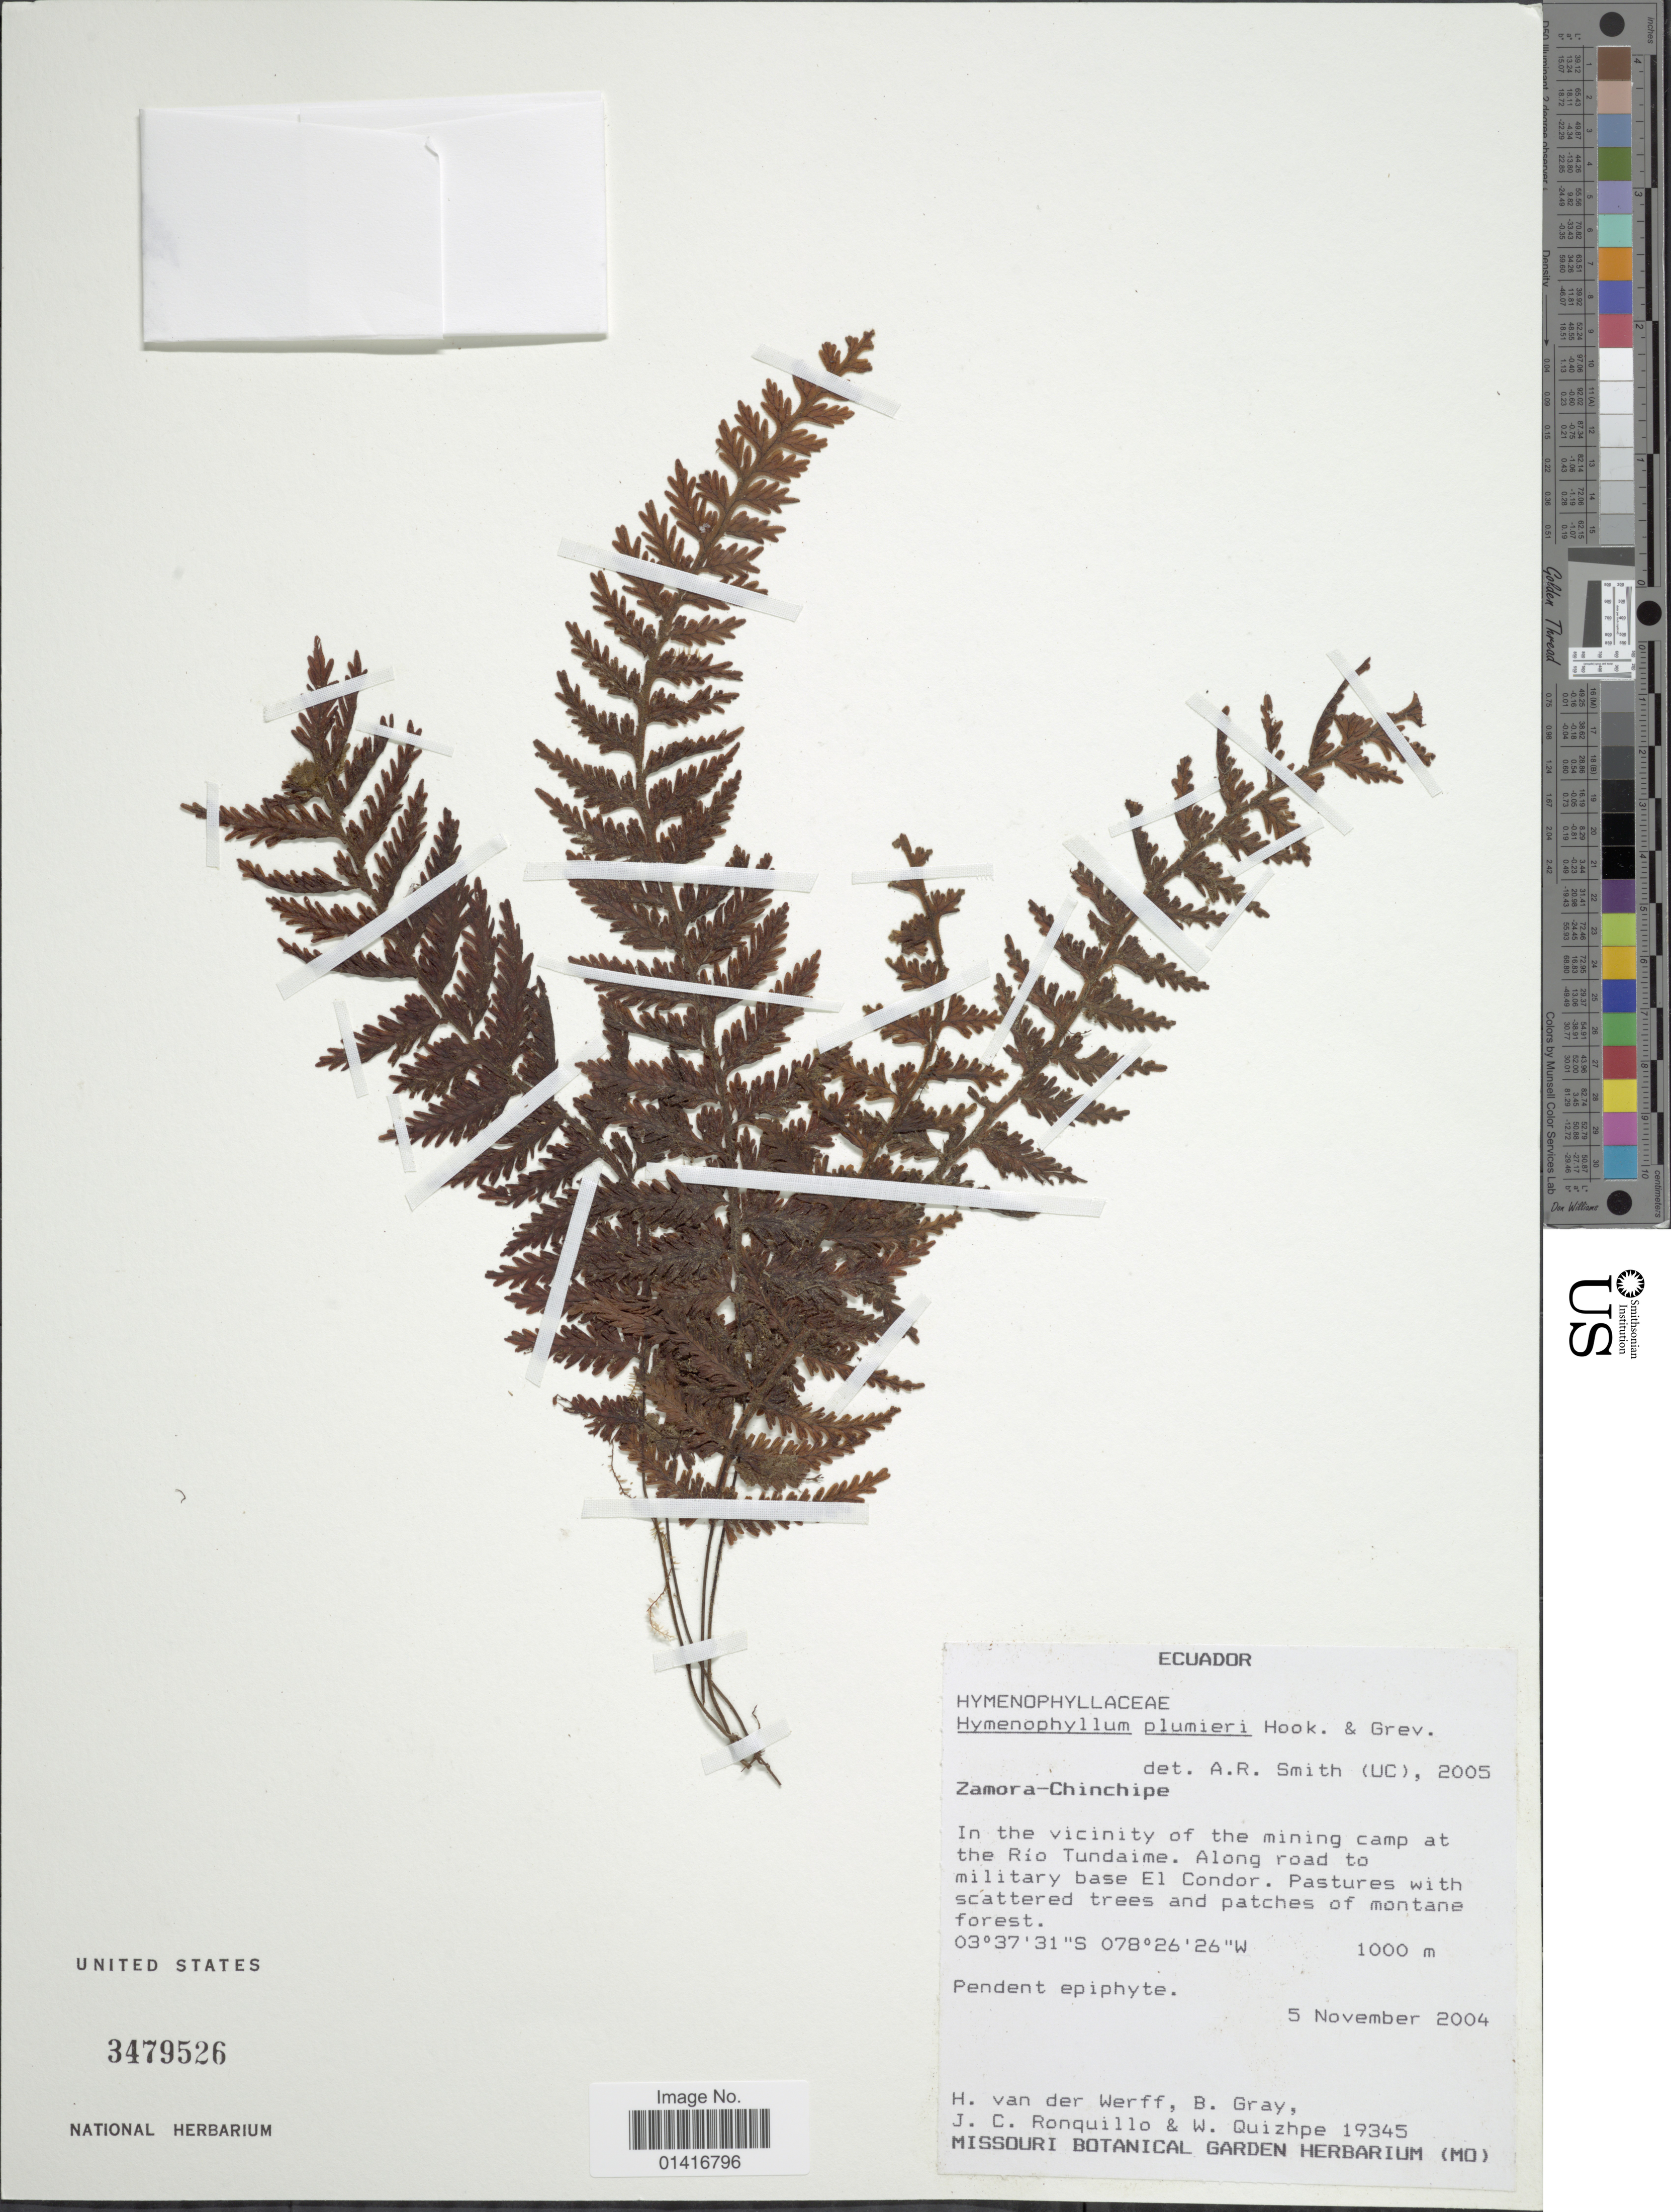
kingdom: Plantae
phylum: Tracheophyta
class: Polypodiopsida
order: Hymenophyllales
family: Hymenophyllaceae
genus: Hymenophyllum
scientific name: Hymenophyllum plumieri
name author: Hook. & Grev.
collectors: H. van der Werff, B. Gray, J. Ronquillo & W. Quizhpe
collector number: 19345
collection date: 2004-11-05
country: Ecuador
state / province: Zamora-Chinchipe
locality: In the vicinity of the mining camp at the Río Tundaime. Along road to military base El Condor. Pastures with scattered trees and patches of montane forest.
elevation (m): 1000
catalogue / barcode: US 3479526